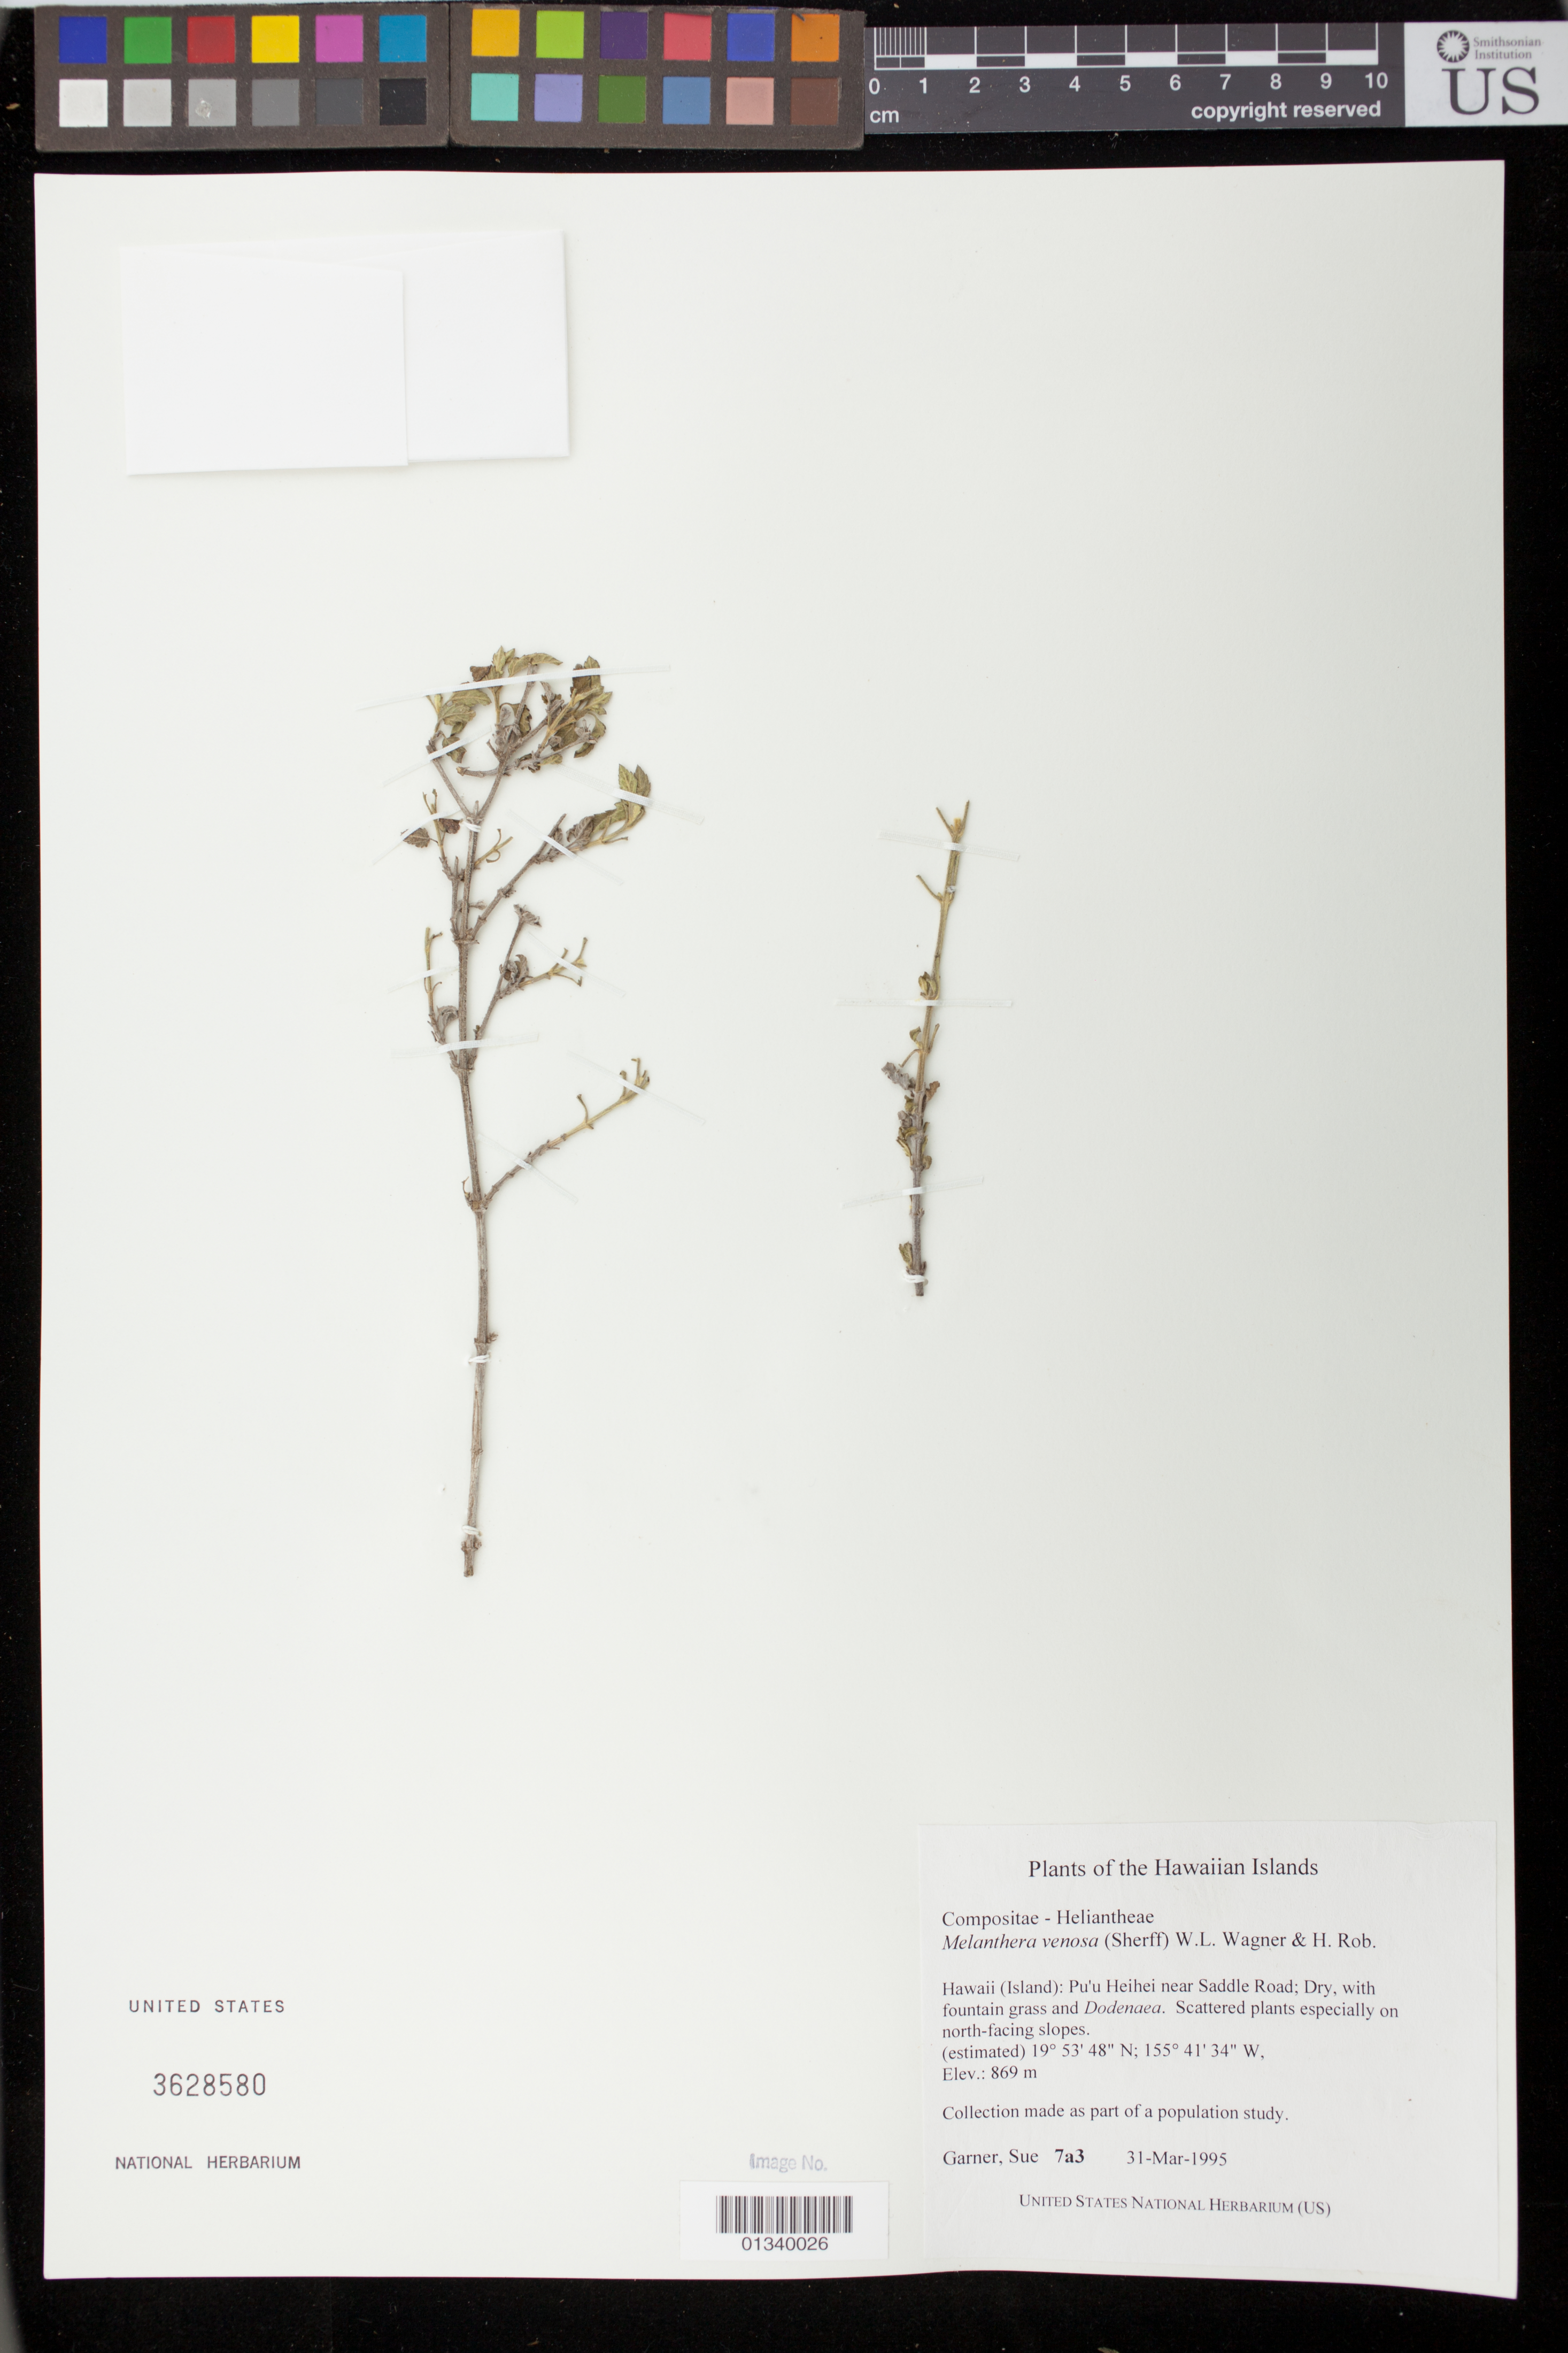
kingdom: Plantae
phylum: Tracheophyta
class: Magnoliopsida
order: Asterales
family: Asteraceae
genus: Wollastonia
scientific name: Wollastonia venosa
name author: (Sherff) Orchard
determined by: Wagner, W. L., (BOT), Smithsonian Institution - National Museum of Natural History (UNITED STATES)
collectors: S. Garner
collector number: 7a3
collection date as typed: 31 March 1995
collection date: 1995-03-31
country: United States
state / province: Hawaii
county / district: Hawaii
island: Hawaii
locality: Pu'u Heihei near Saddle Road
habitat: Dry with fountain grass and Dodenaea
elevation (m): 869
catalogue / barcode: US 3628580